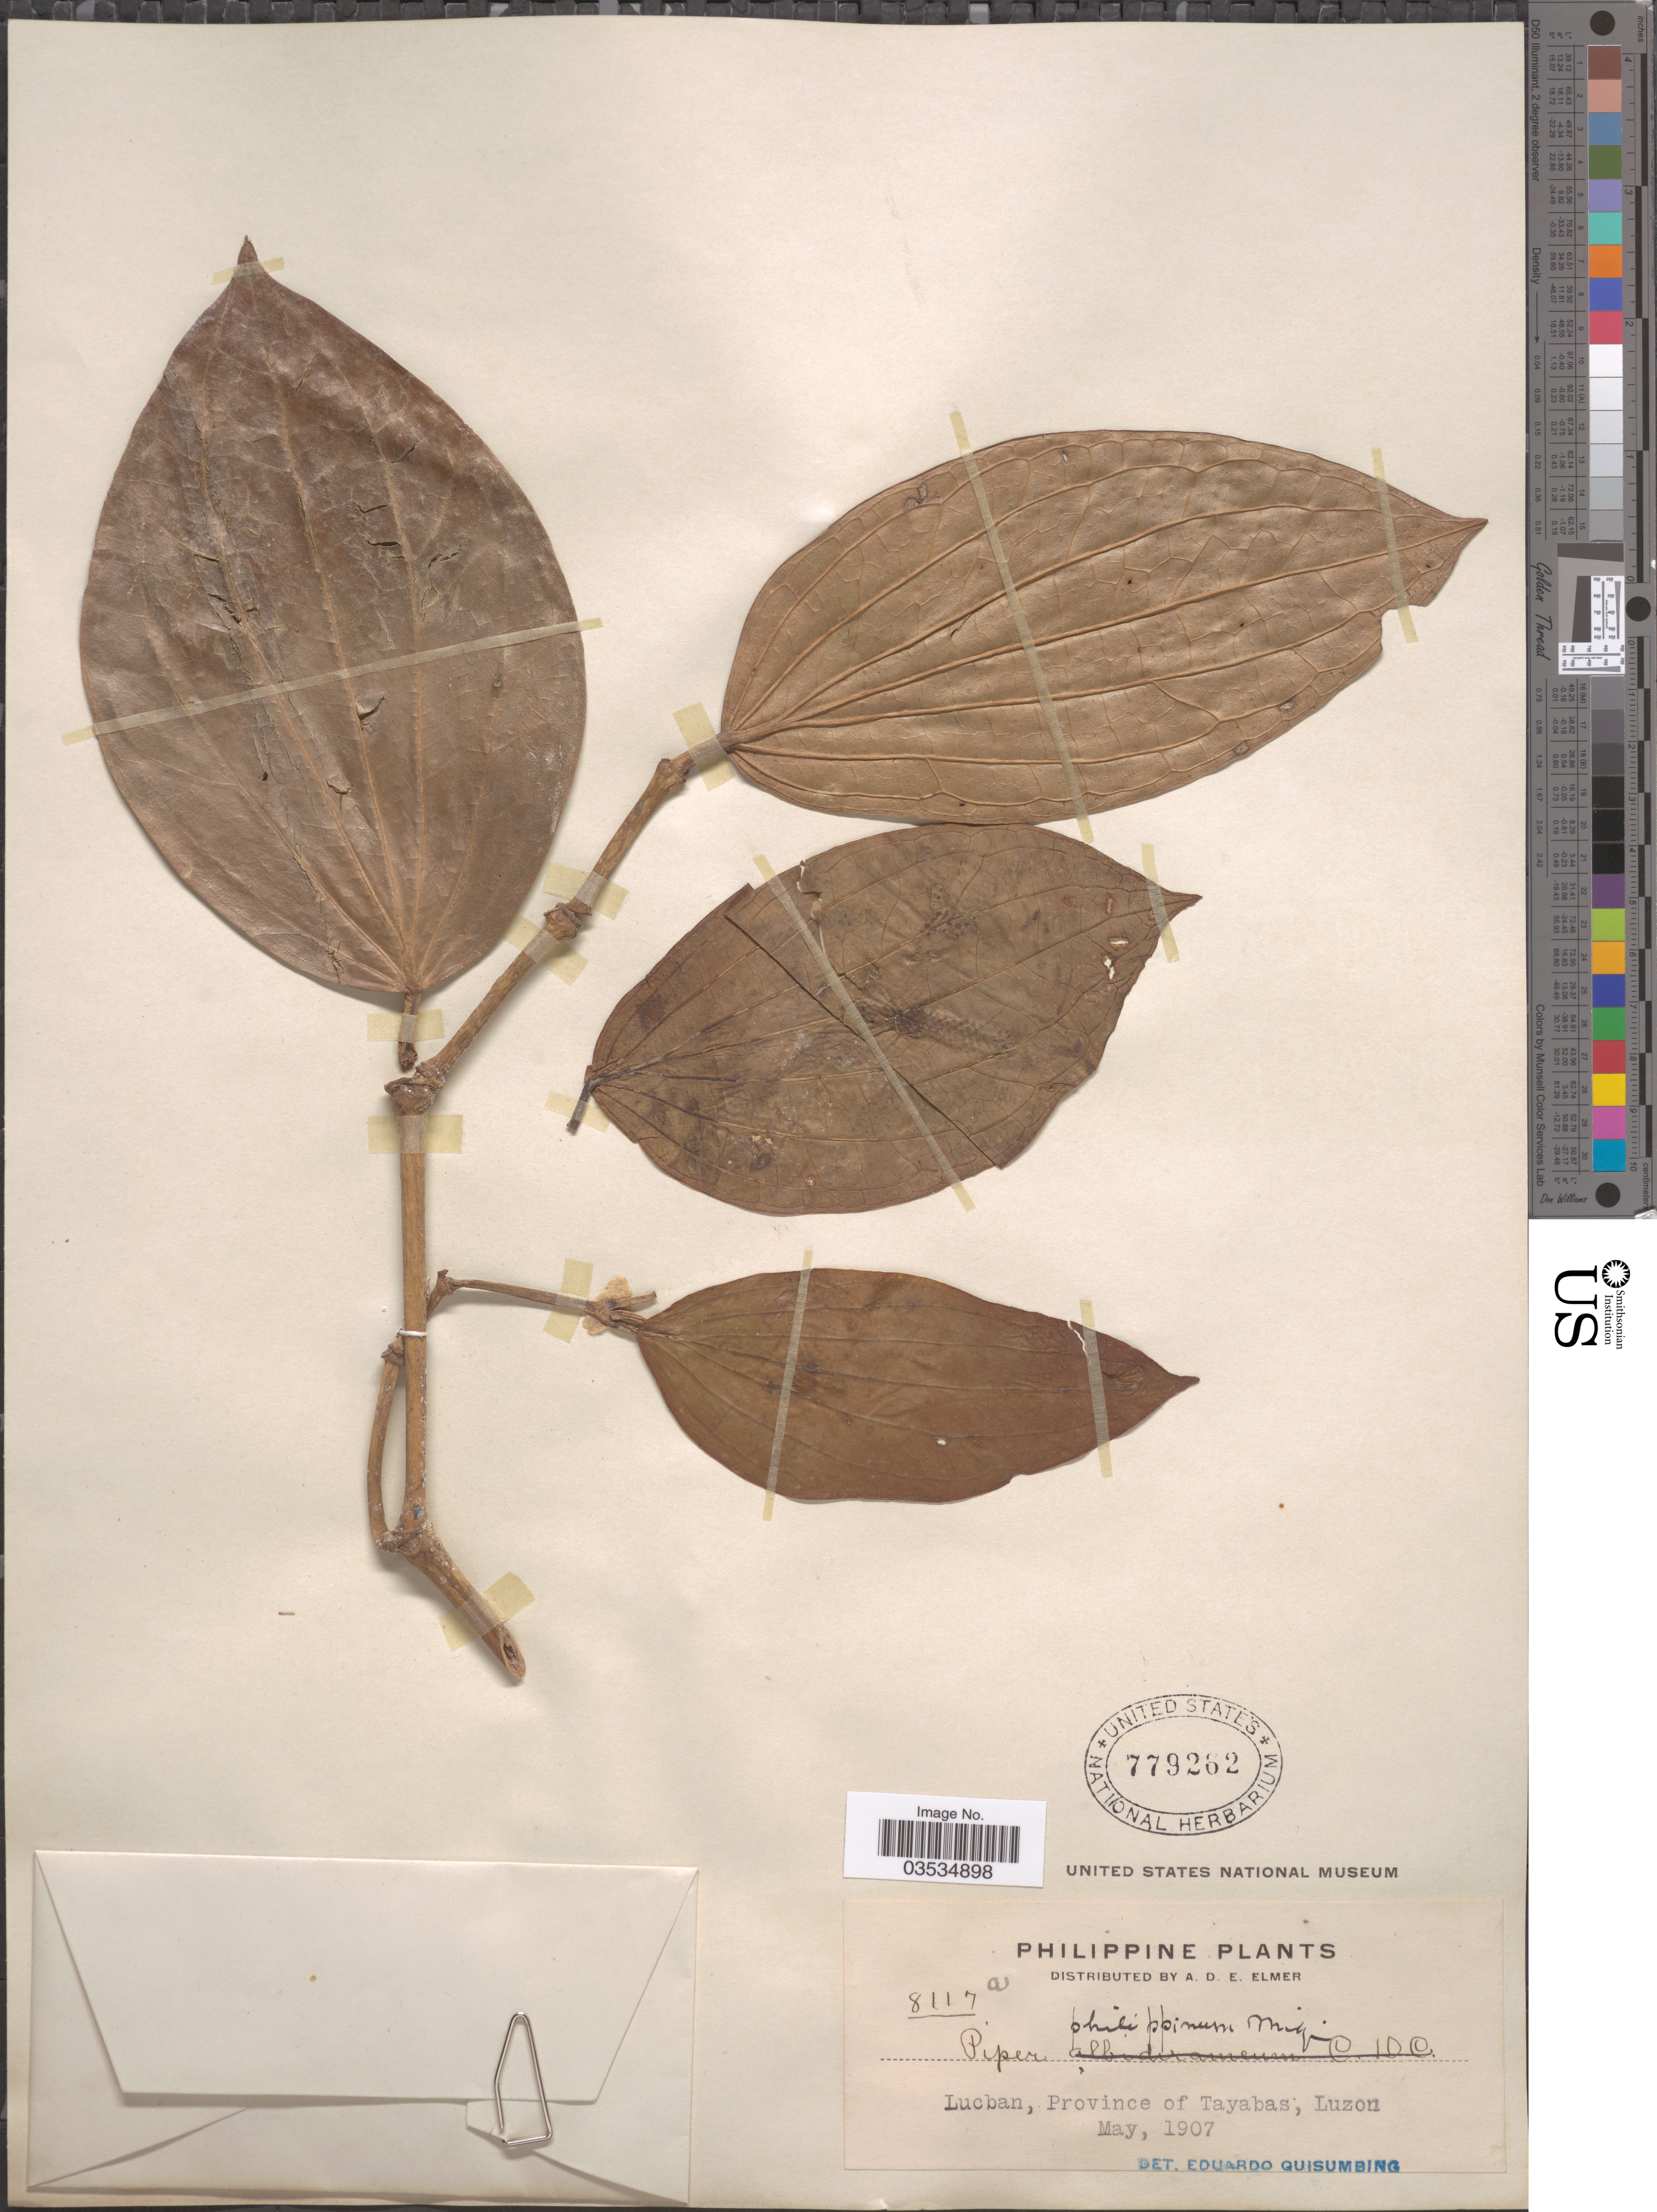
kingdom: Plantae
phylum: Tracheophyta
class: Magnoliopsida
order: Piperales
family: Piperaceae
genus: Piper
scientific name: Piper philippinum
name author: Miq.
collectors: A. D. E. Elmer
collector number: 8117a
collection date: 1907-05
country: Philippines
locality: Lucban, Province of Tayabas, Luzon.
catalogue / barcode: US 779262